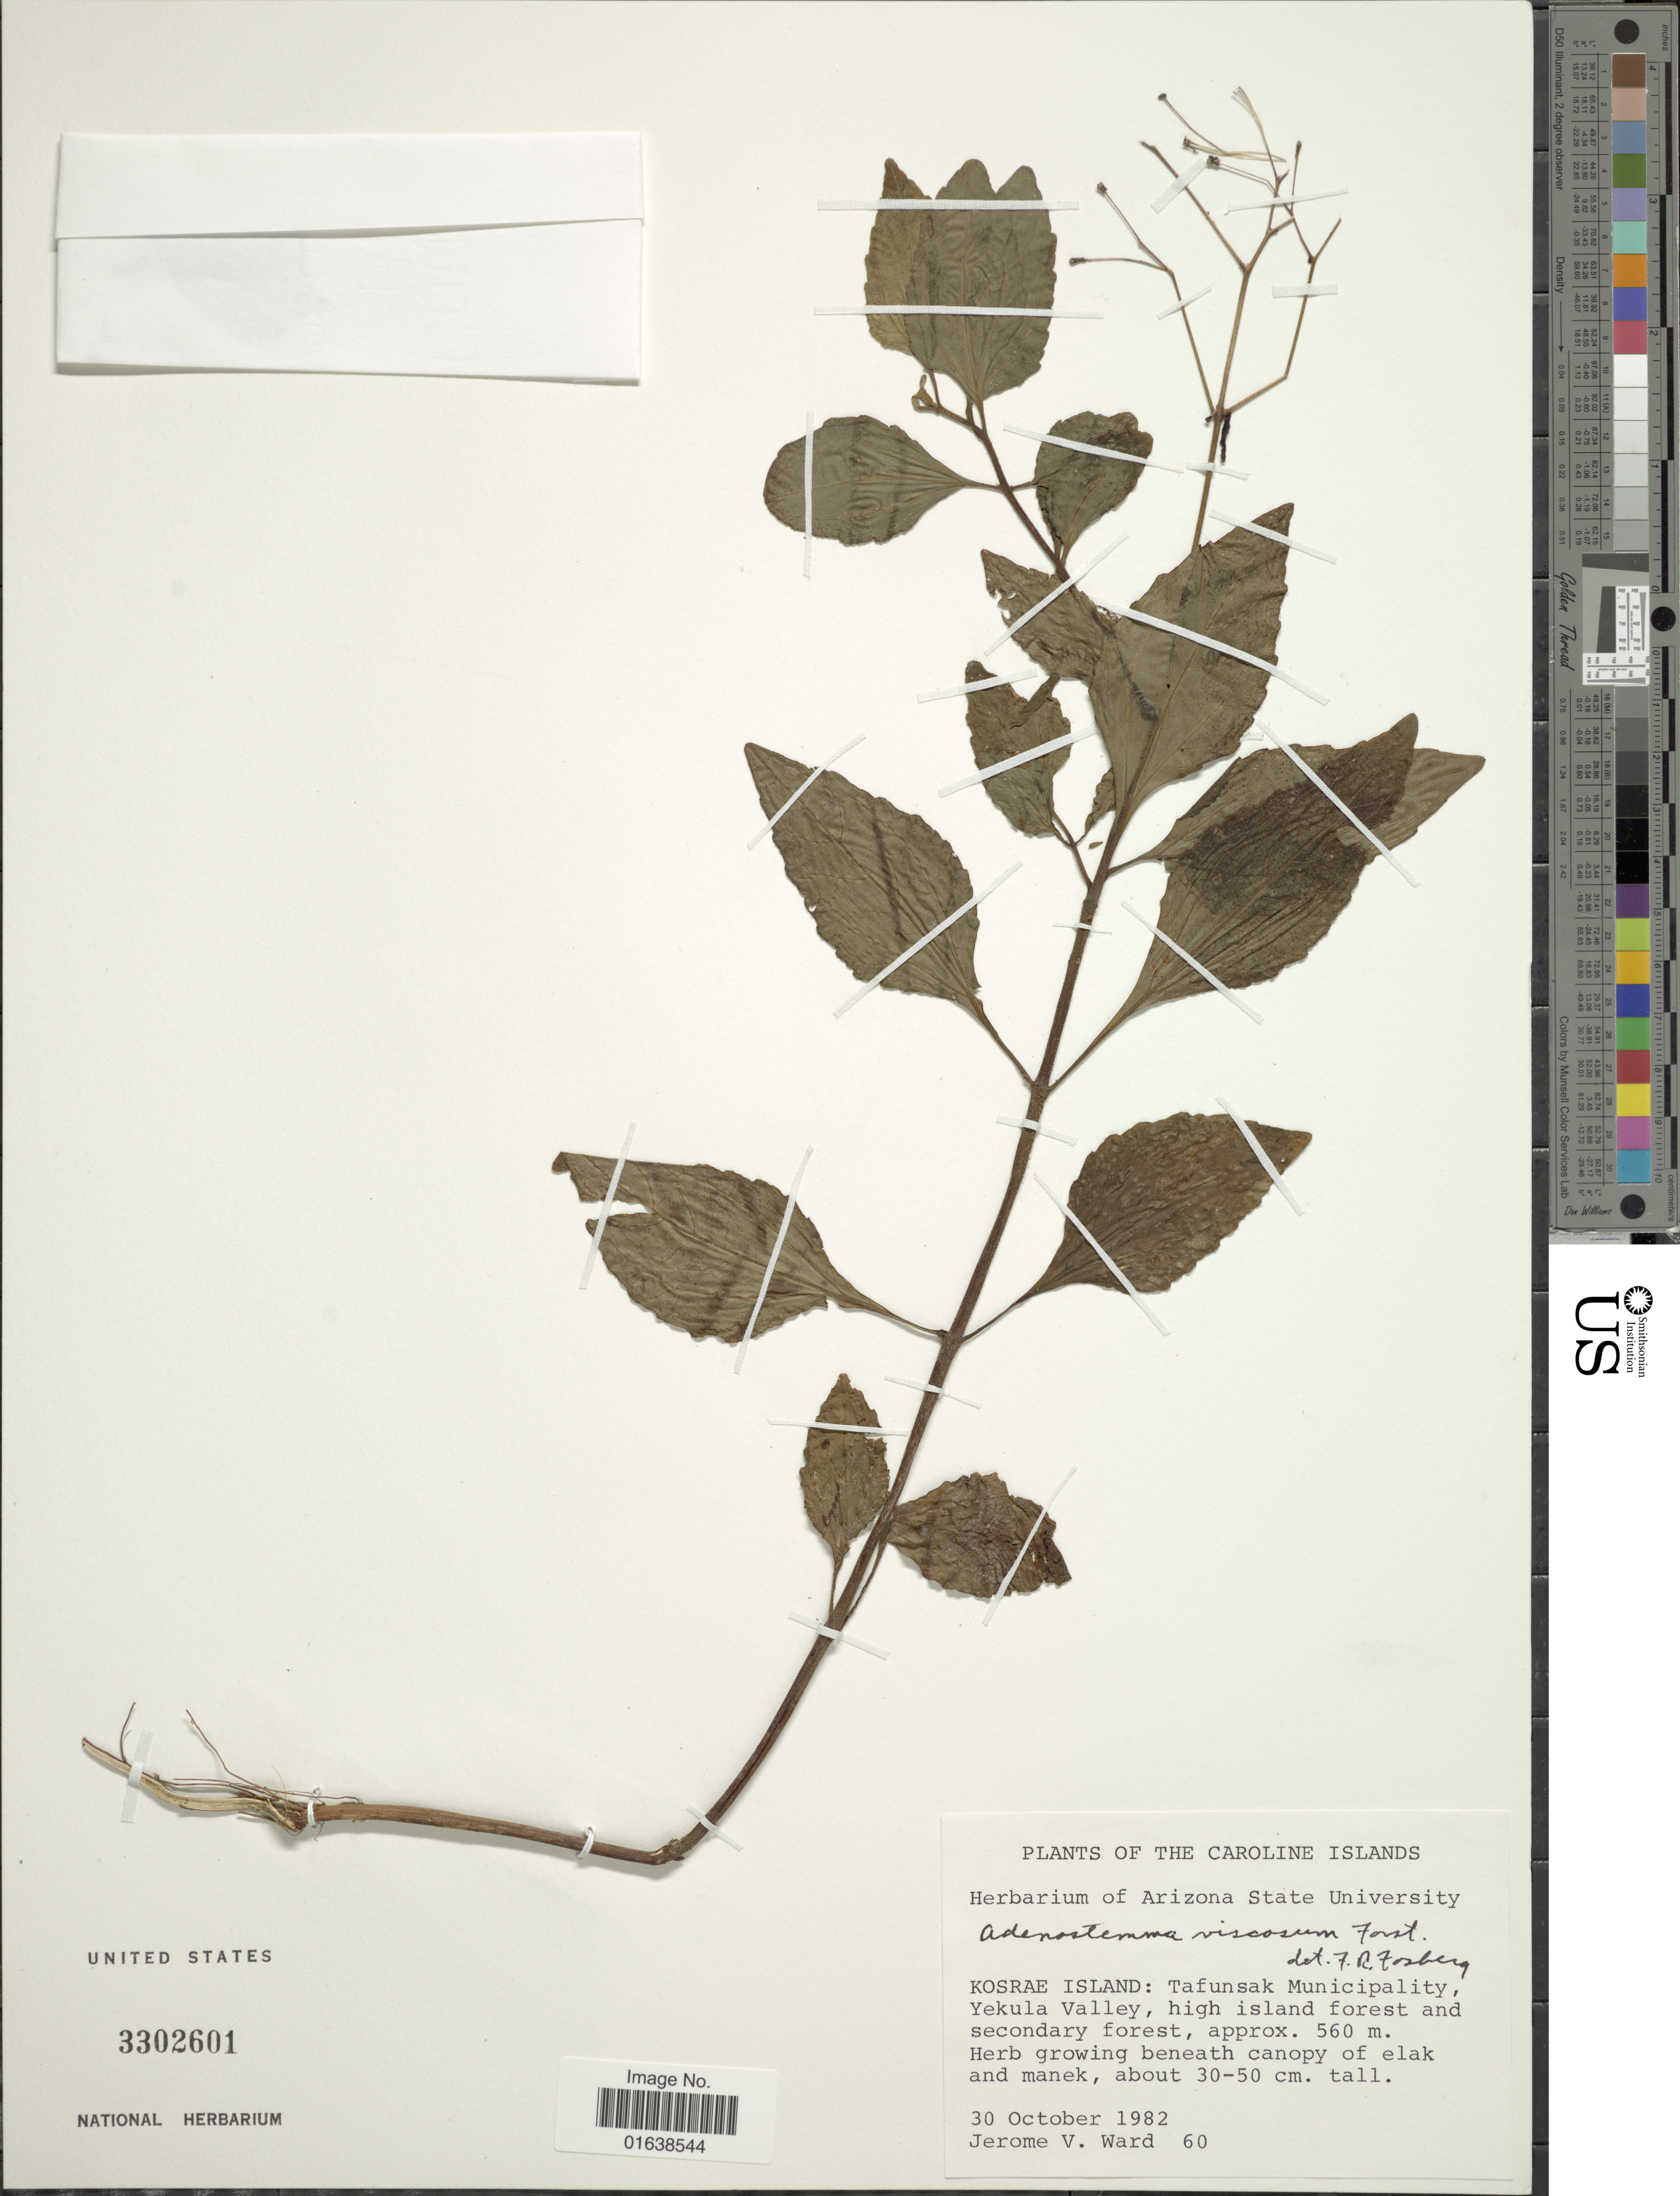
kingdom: Plantae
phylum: Tracheophyta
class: Magnoliopsida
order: Asterales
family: Asteraceae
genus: Adenostemma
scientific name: Adenostemma viscosum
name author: J.R. Forst. & G. Forst.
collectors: J. V. Ward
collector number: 60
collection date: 1982-10-30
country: Micronesia, Federated States of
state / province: Kosrae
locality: The Caroline Island. Kosrae Island: Tafunsak Municipality, Yekula Valley, high island forest and secondary forest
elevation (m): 560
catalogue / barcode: US 3302601